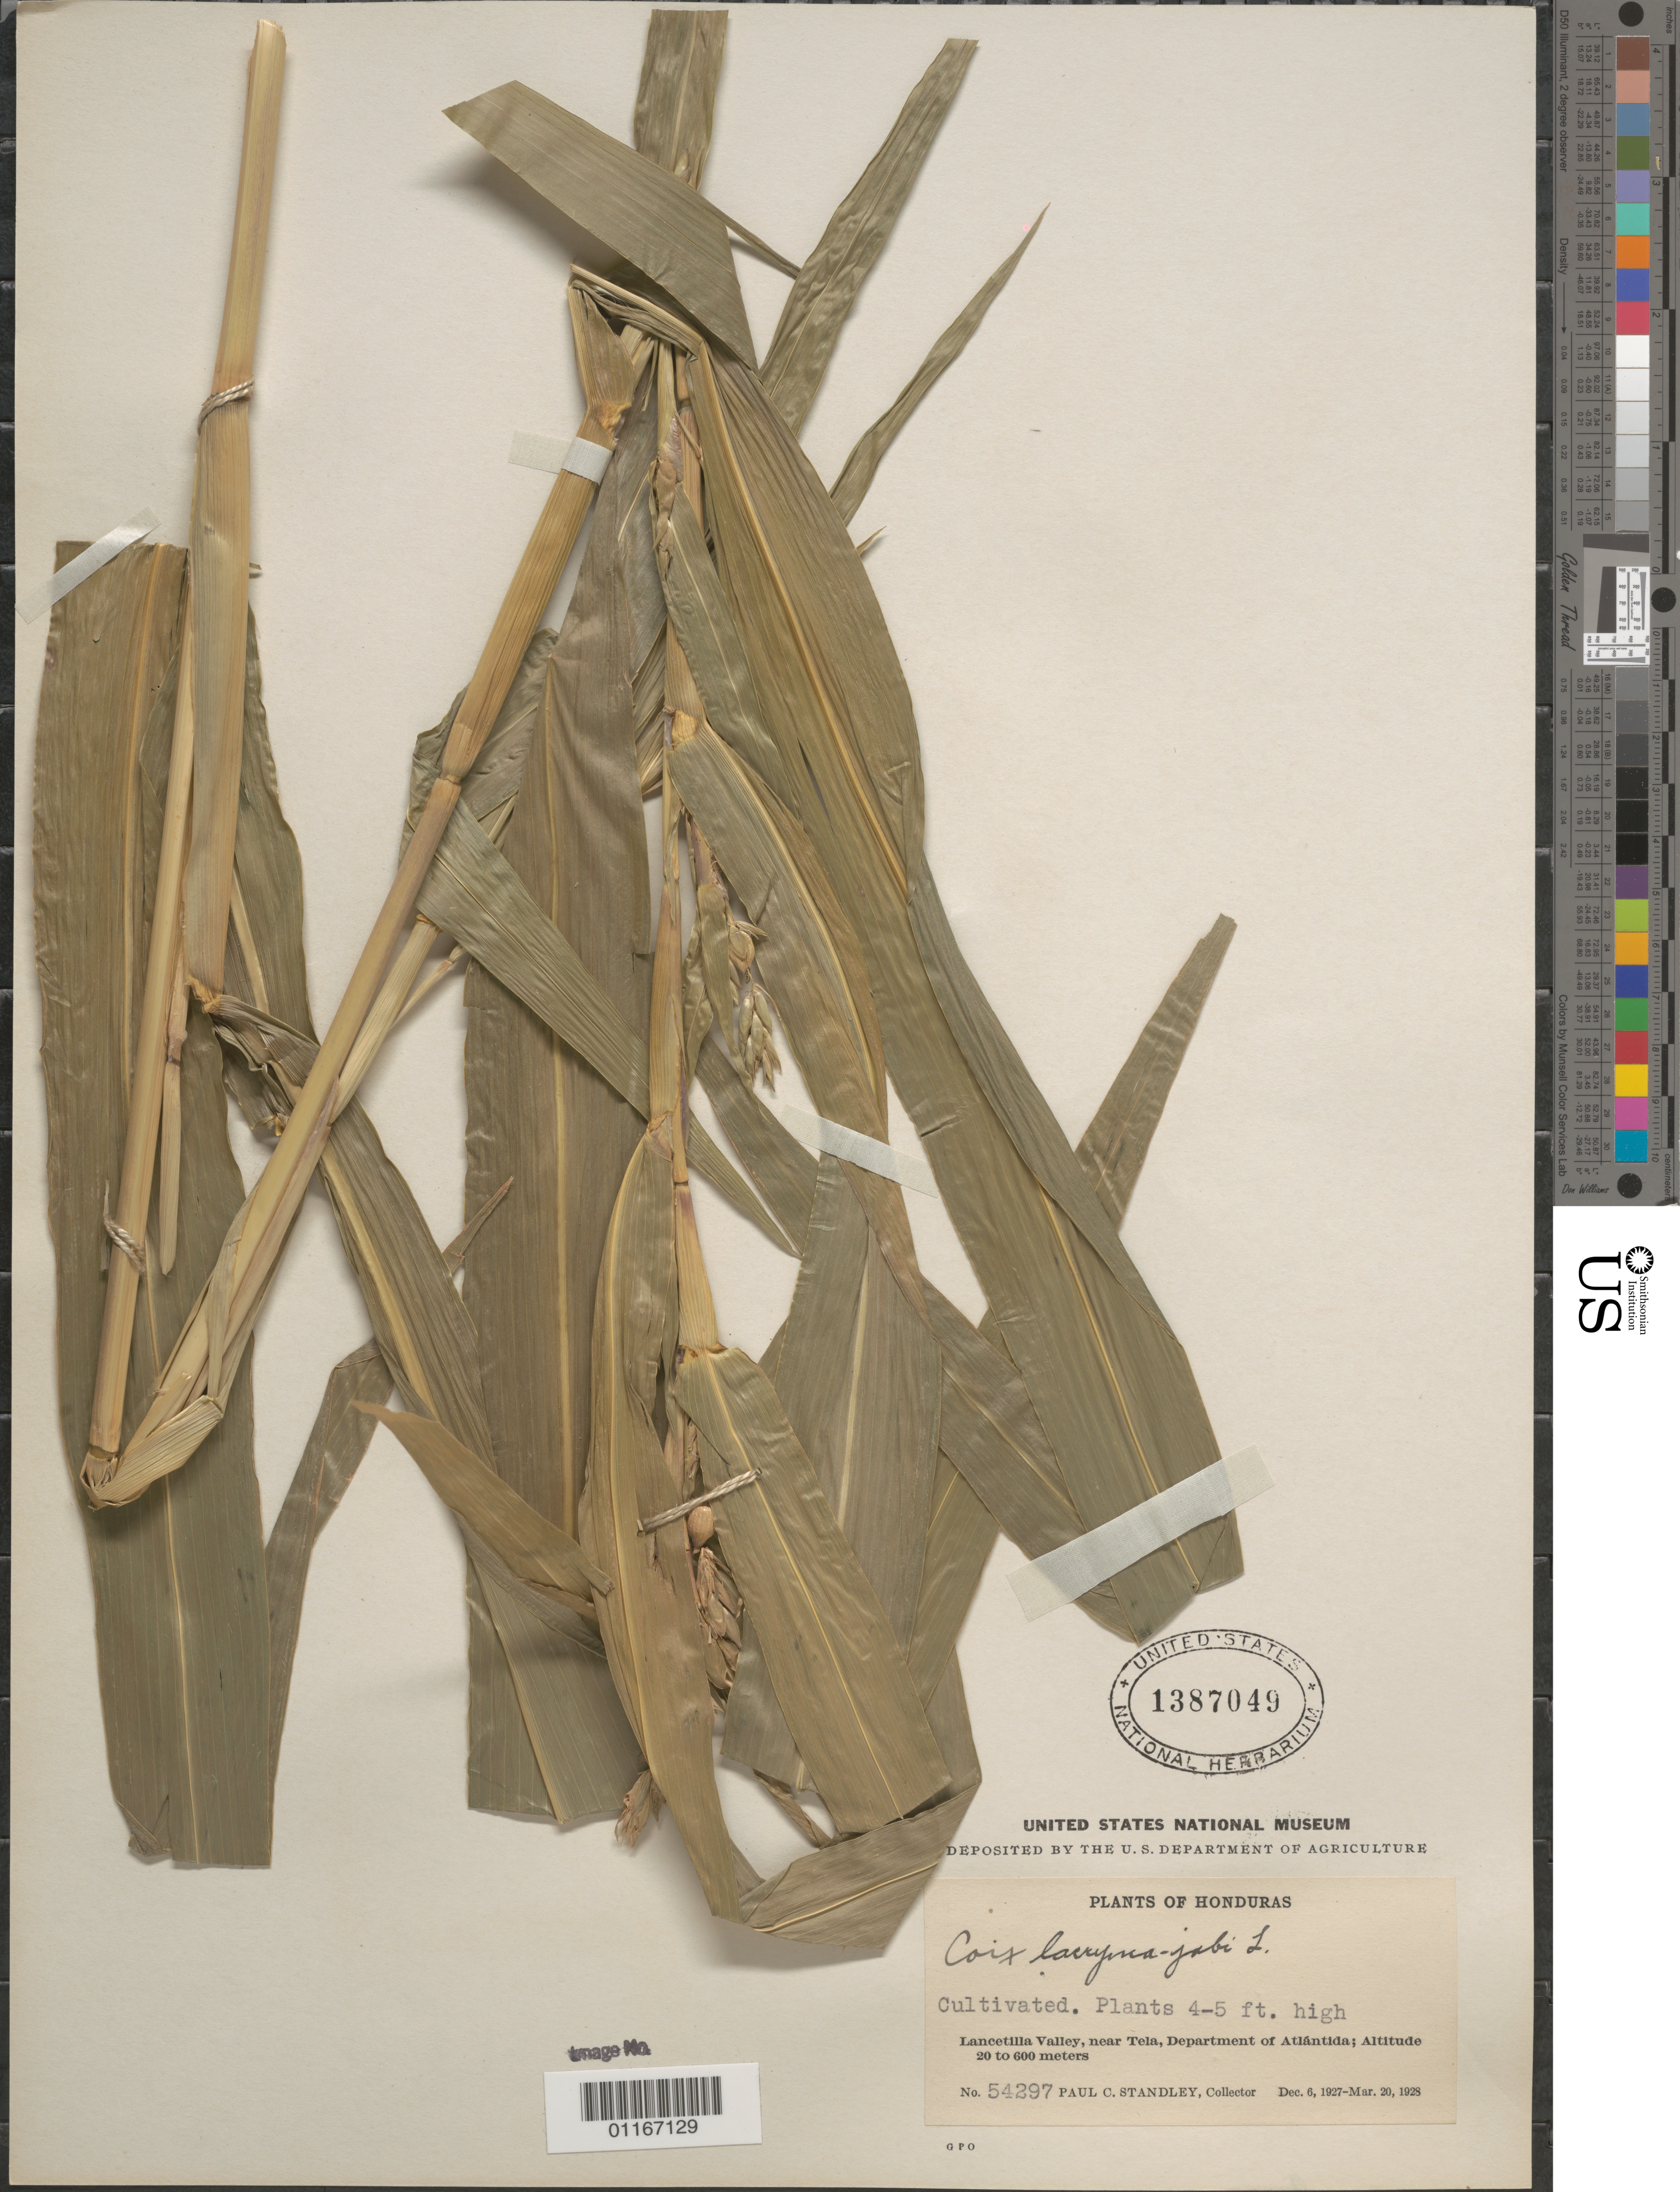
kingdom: Plantae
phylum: Tracheophyta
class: Liliopsida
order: Poales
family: Poaceae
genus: Coix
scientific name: Coix lacryma-jobi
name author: L.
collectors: P. C. Standley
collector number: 54297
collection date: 1927-12-06/1928-03-20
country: Honduras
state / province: Atlántida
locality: Lancetilla Valley, near Tela, Department of Atlantida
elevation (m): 20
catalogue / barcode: US 1387049